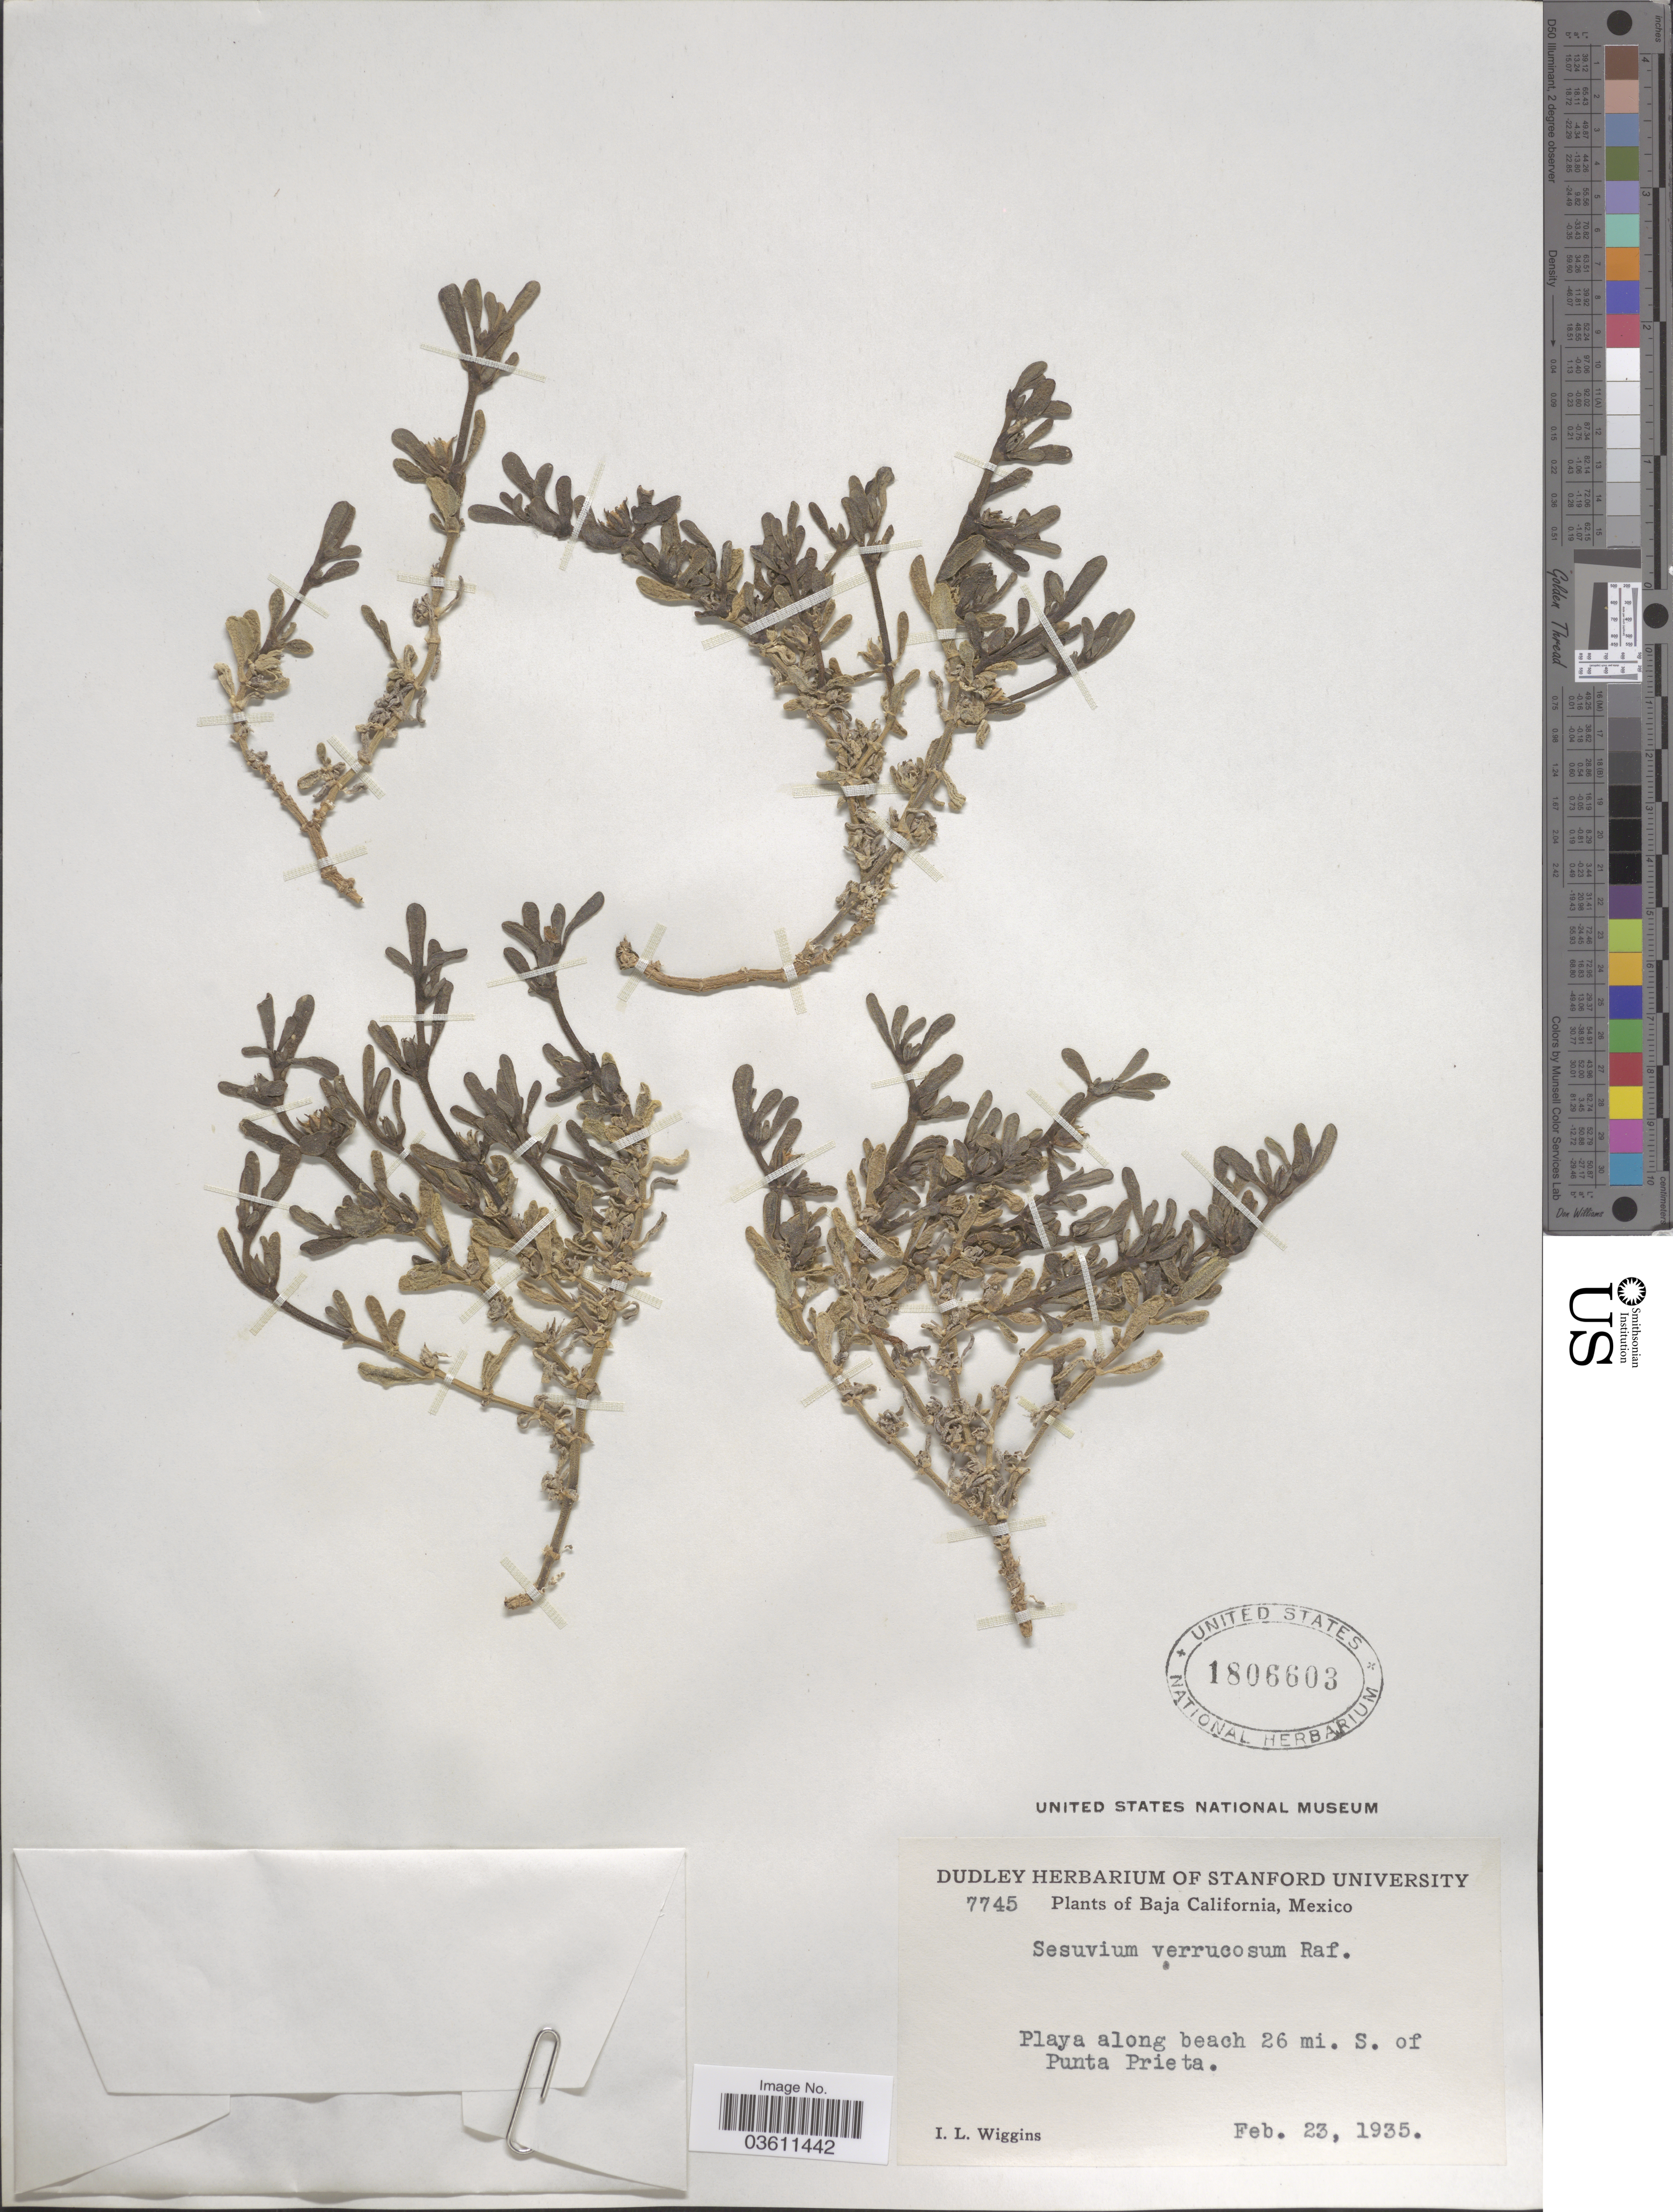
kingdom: Plantae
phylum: Tracheophyta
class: Magnoliopsida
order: Caryophyllales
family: Aizoaceae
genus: Sesuvium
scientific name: Sesuvium revolutifolium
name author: Ortega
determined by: Strong, Mark T., (BOT), Smithsonian Institution - National Museum of Natural History (UNITED STATES)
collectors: I. L. Wiggins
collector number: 7745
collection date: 1935-02-23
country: Mexico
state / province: Baja California Norte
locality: Playa along beach 26 mi. S. of Punta Prieta.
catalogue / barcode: US 1806603